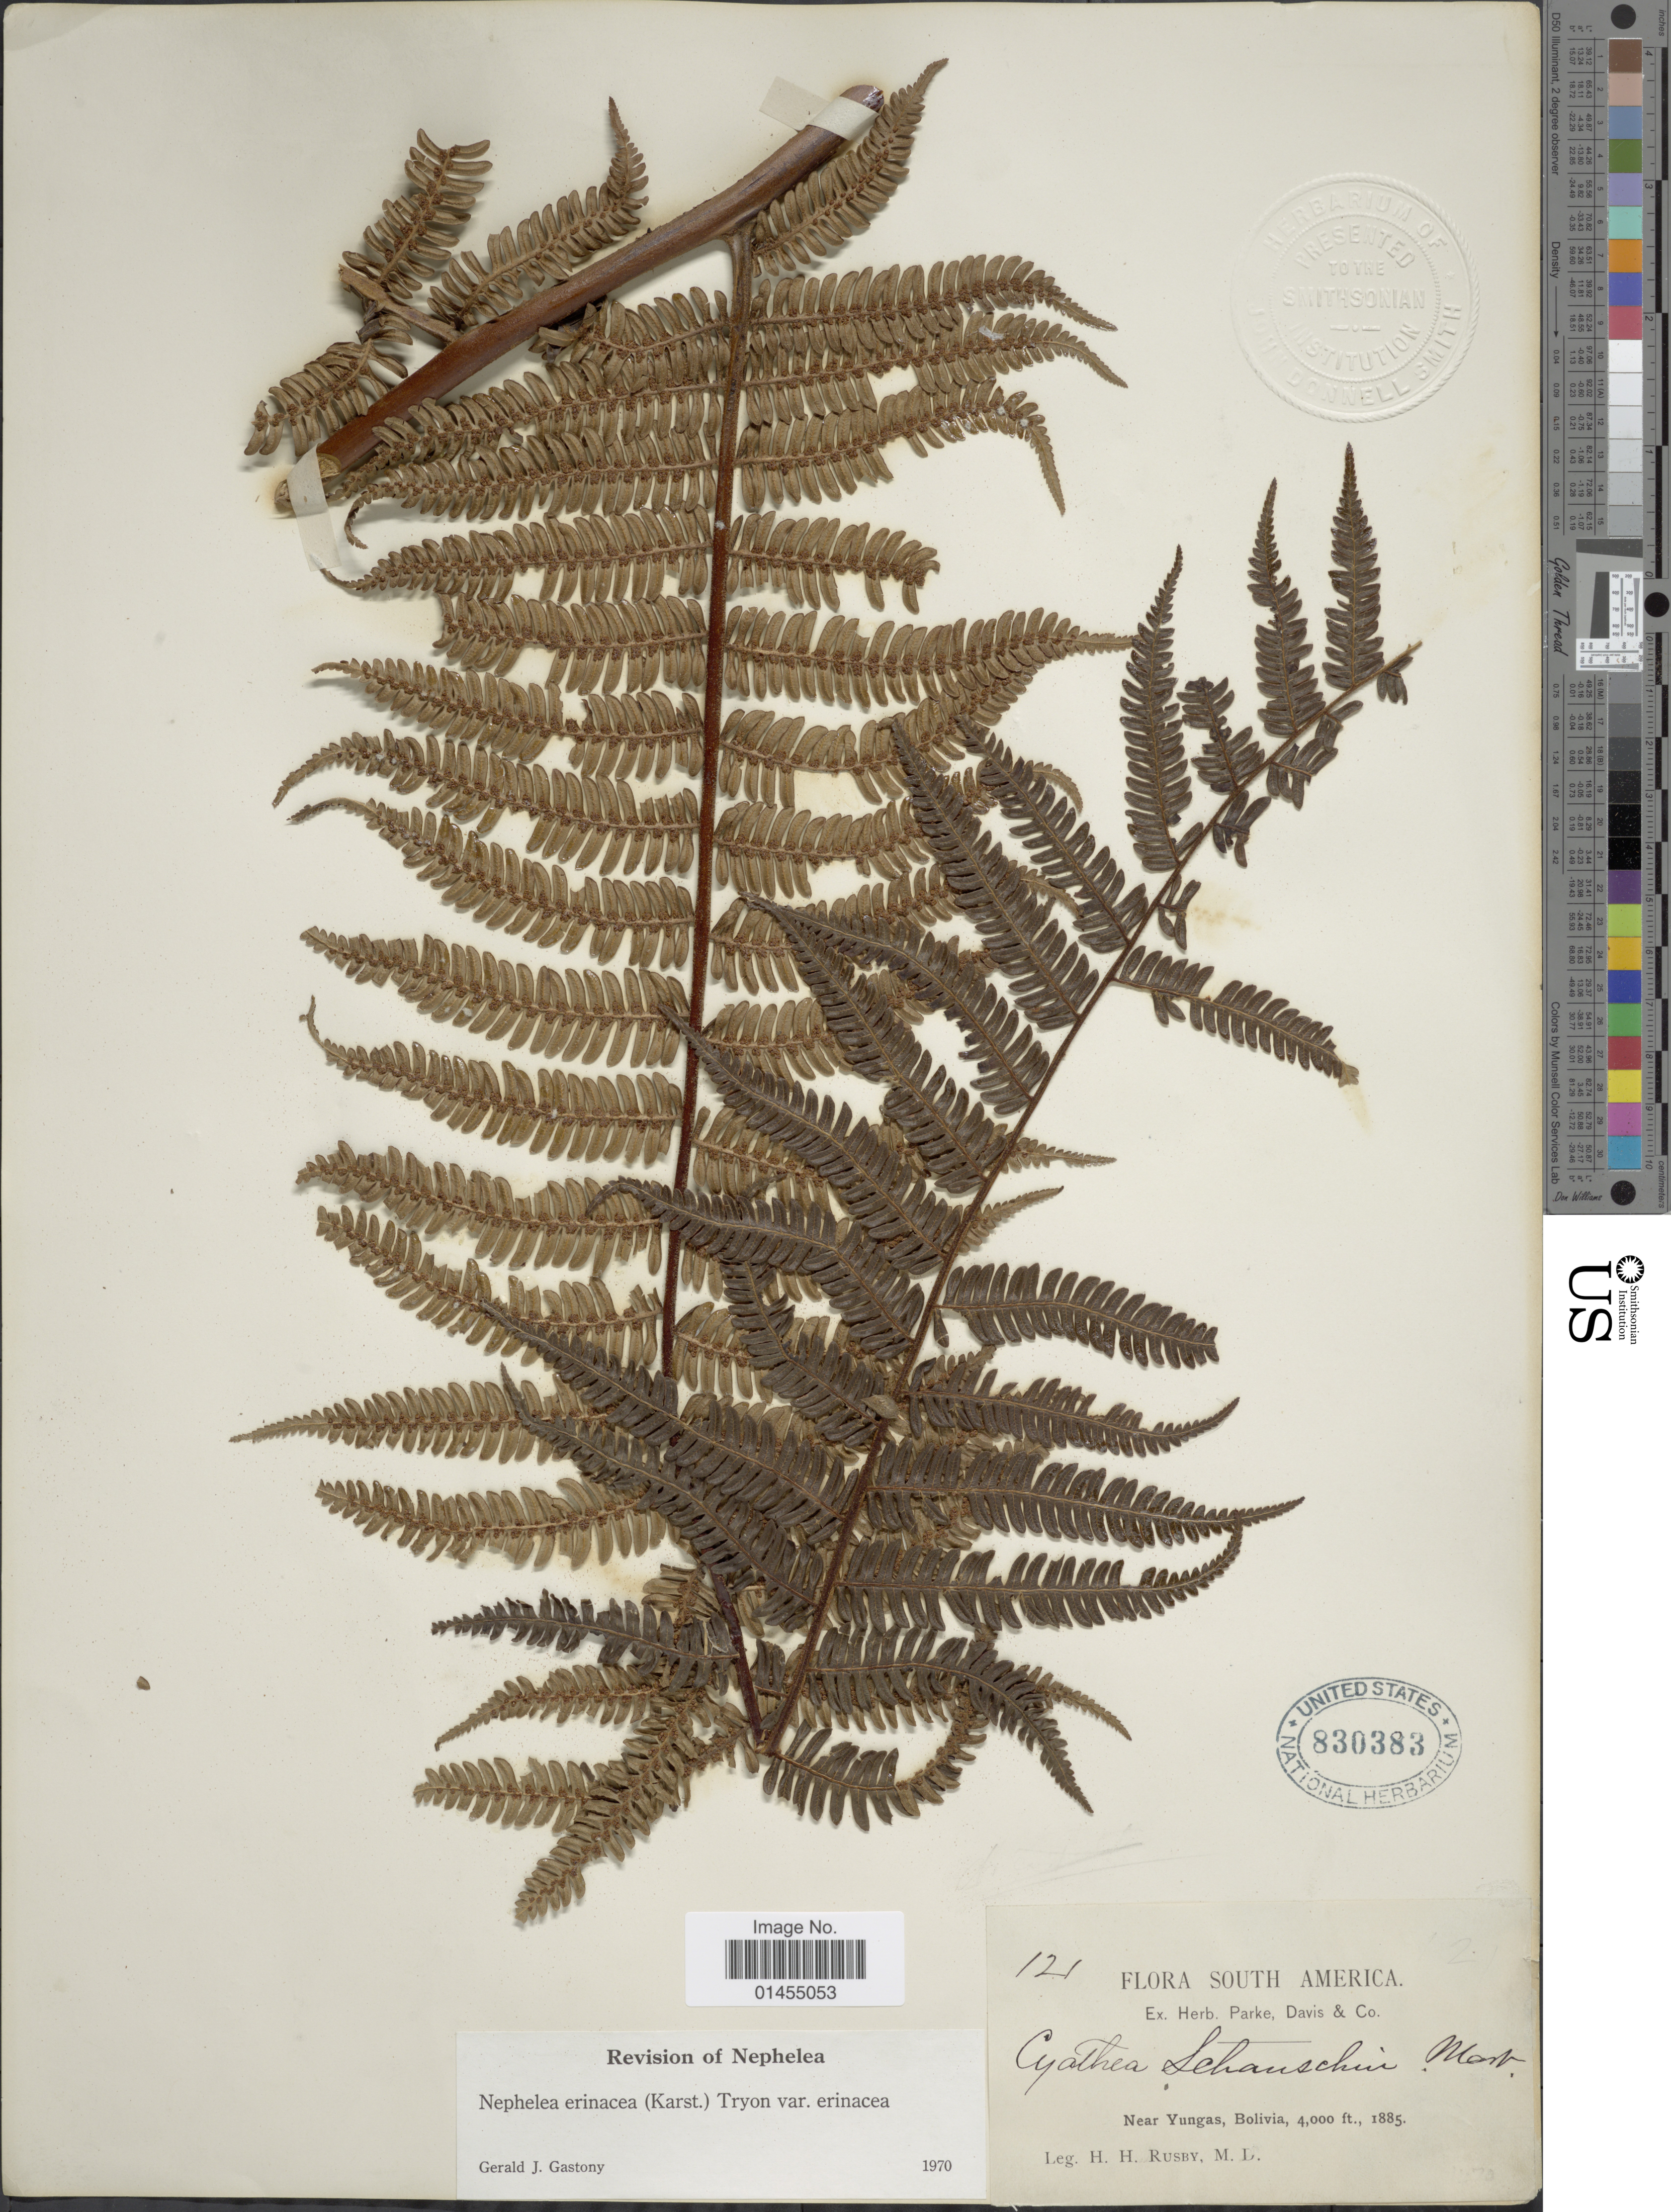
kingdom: Plantae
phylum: Tracheophyta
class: Polypodiopsida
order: Cyatheales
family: Cyatheaceae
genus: Alsophila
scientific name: Alsophila erinacea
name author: (H. Karst.) D.S. Conant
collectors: H. H. Rusby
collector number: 121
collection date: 1885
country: Bolivia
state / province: La Paz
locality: Near Yungas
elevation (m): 1219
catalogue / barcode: US 830383